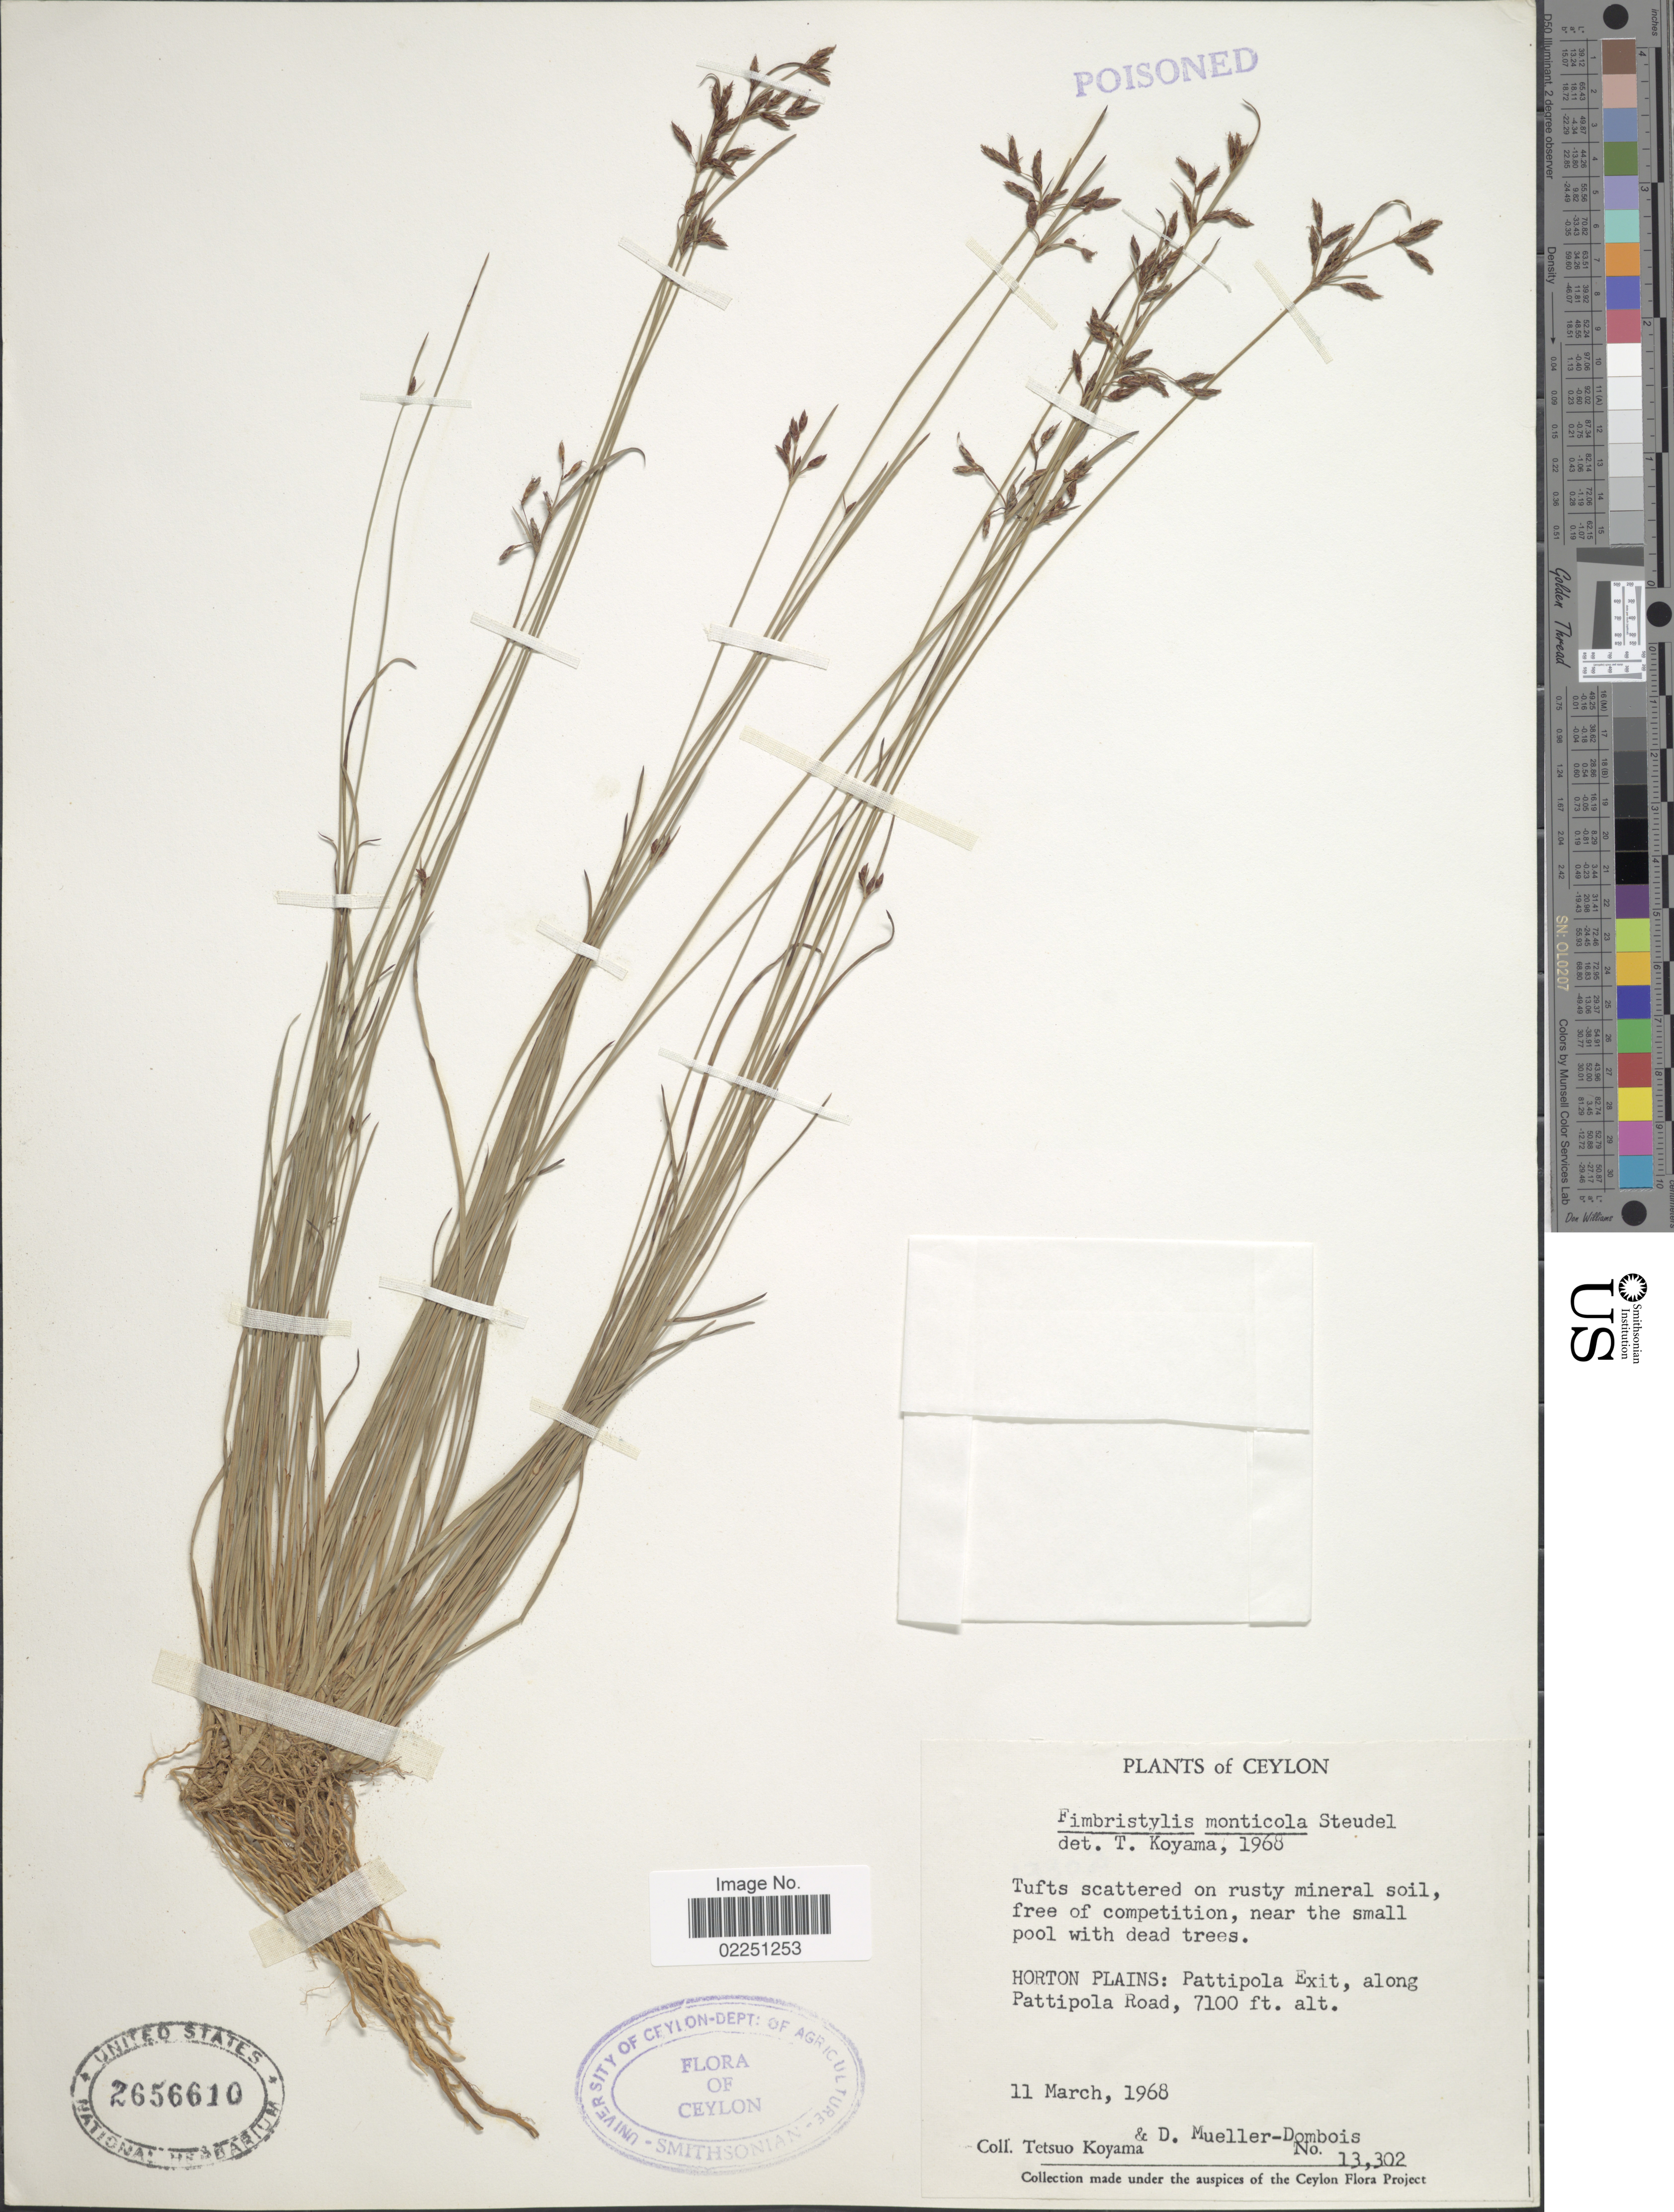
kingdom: Plantae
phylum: Tracheophyta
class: Liliopsida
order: Poales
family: Cyperaceae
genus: Fimbristylis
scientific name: Fimbristylis monticola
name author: Hochst. ex Steud.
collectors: T. Koyama & D. Mueller-Dombois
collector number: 13302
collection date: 1968-03-11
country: Sri Lanka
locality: Ceylon. Horton Plains: Pattipola Exit, along Pattipola Road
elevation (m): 2164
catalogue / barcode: US 2656610